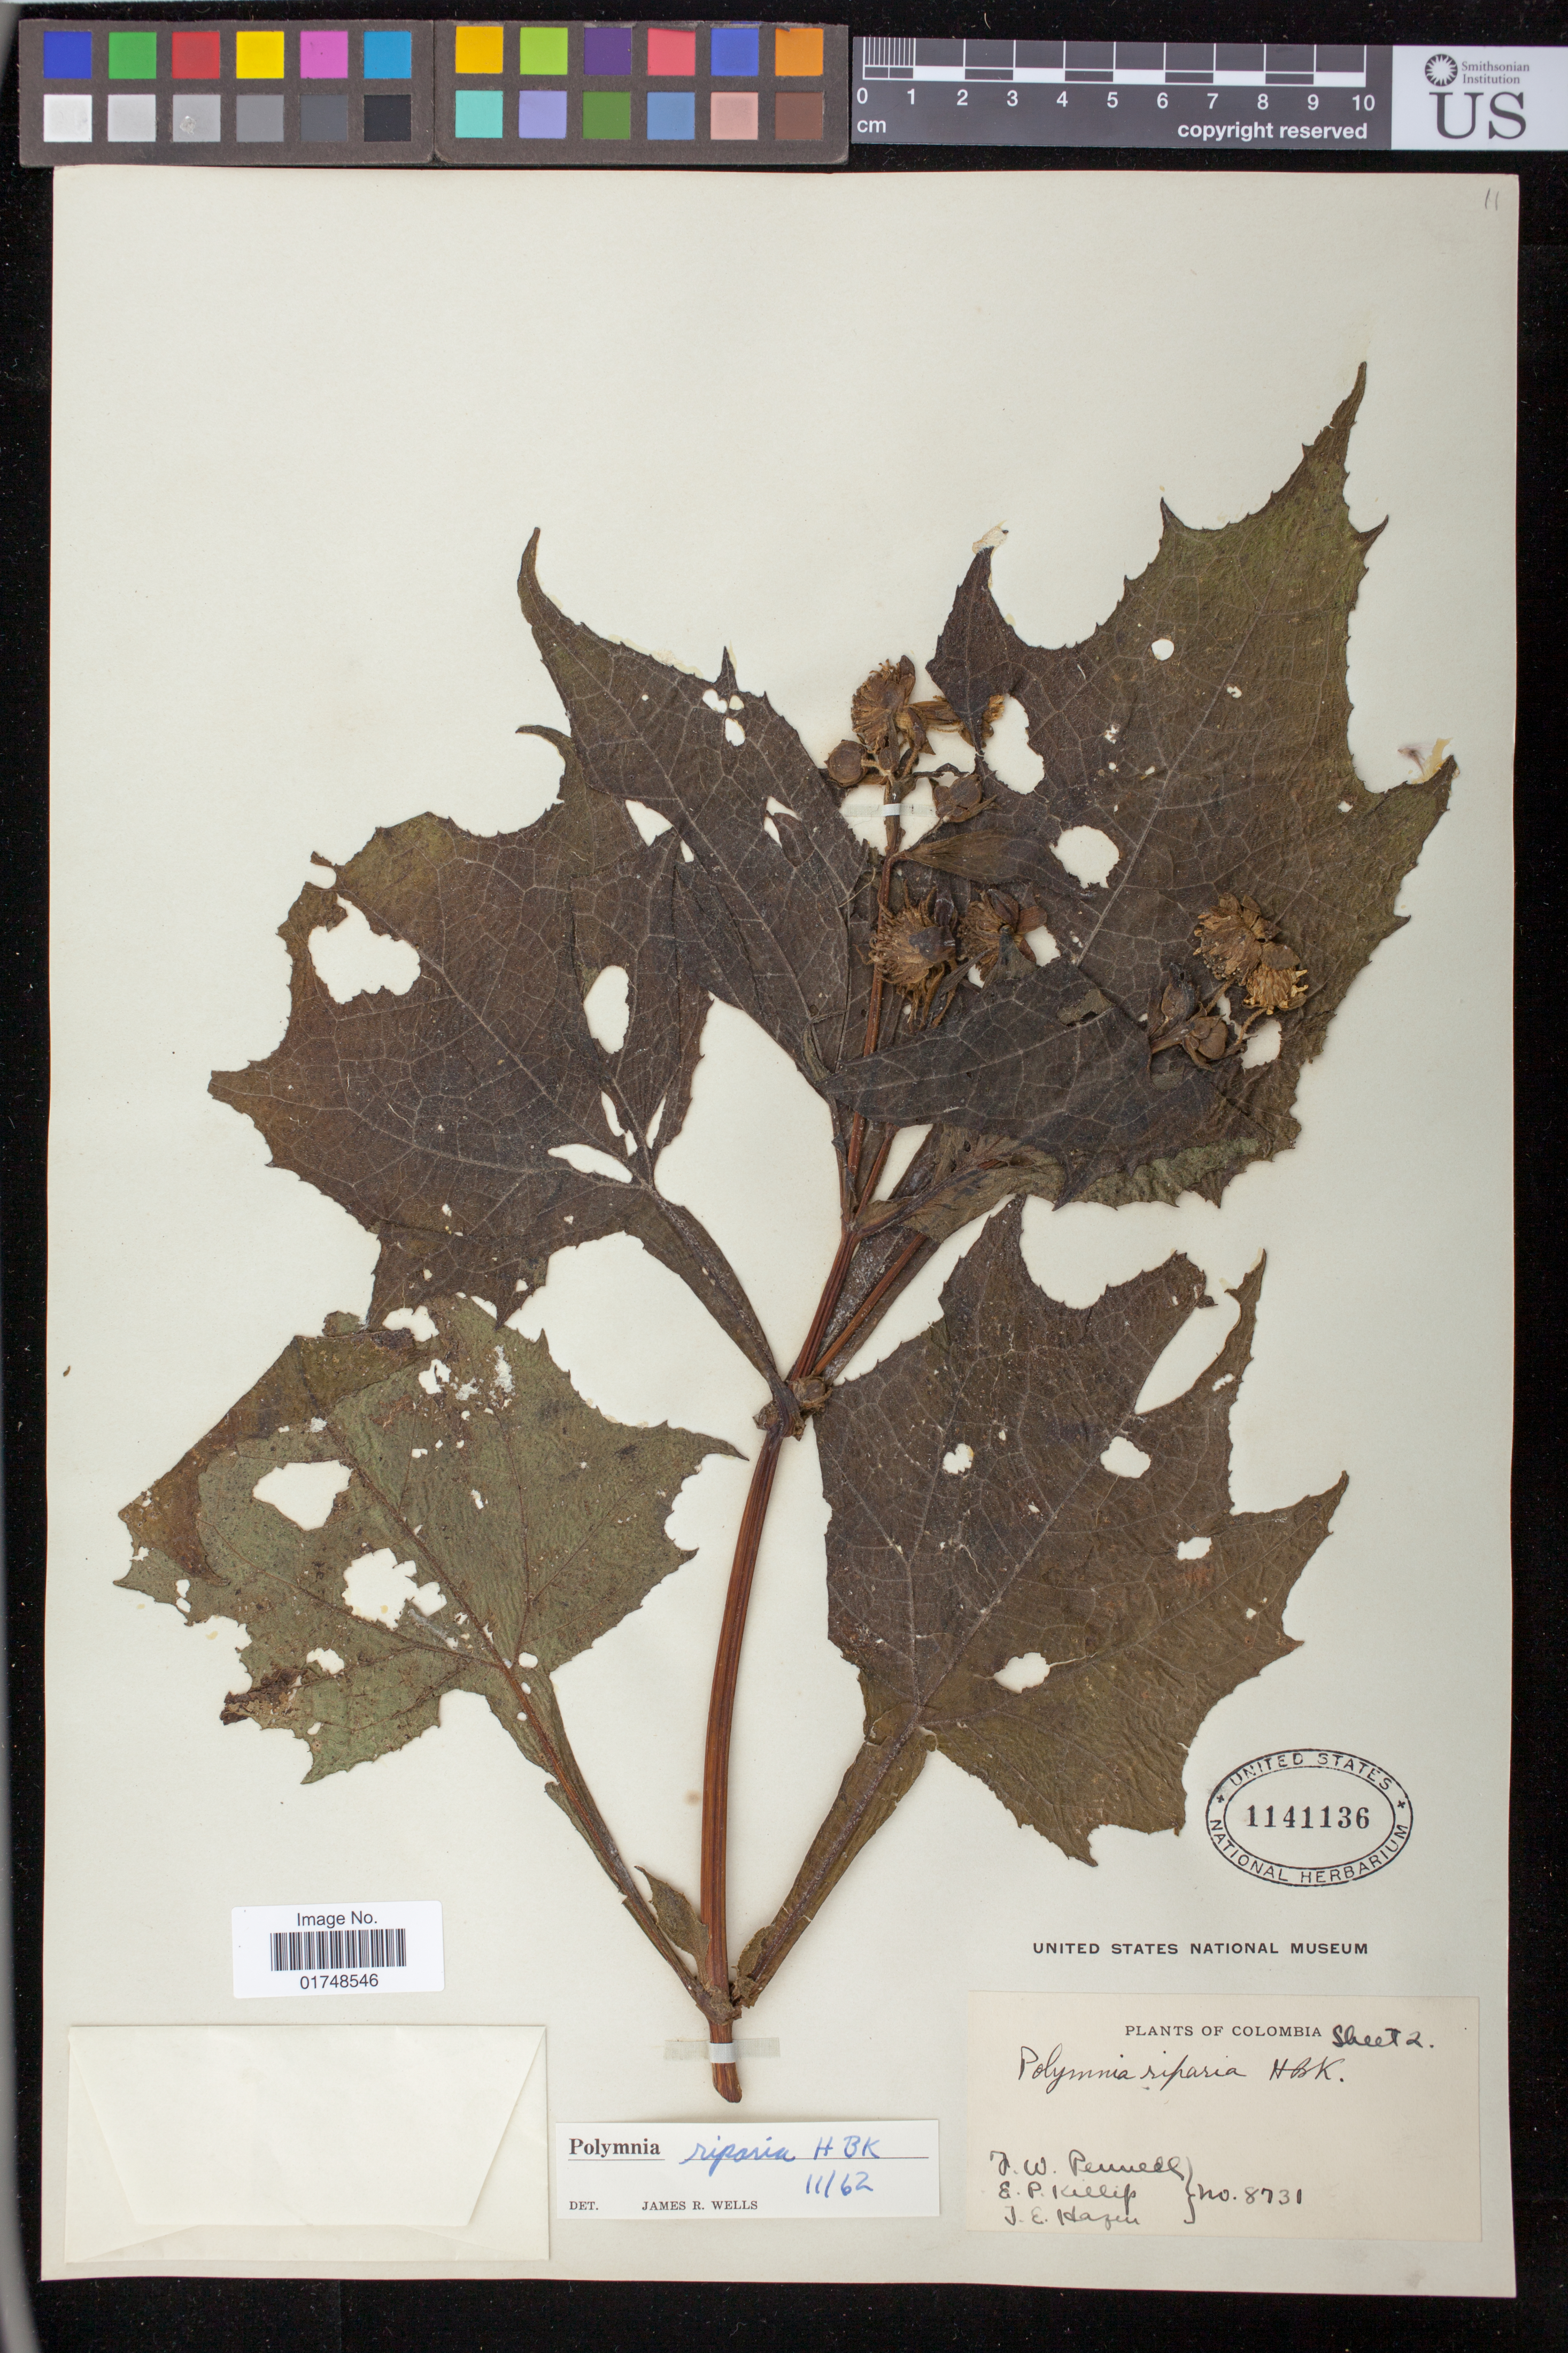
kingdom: Plantae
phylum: Tracheophyta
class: Magnoliopsida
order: Asterales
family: Asteraceae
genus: Smallanthus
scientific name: Smallanthus riparius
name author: (Kunth) H. Rob.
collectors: F. W. Pennell, E. P. Killip & T. E. Hazen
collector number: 8731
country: Colombia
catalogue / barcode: US 1141136